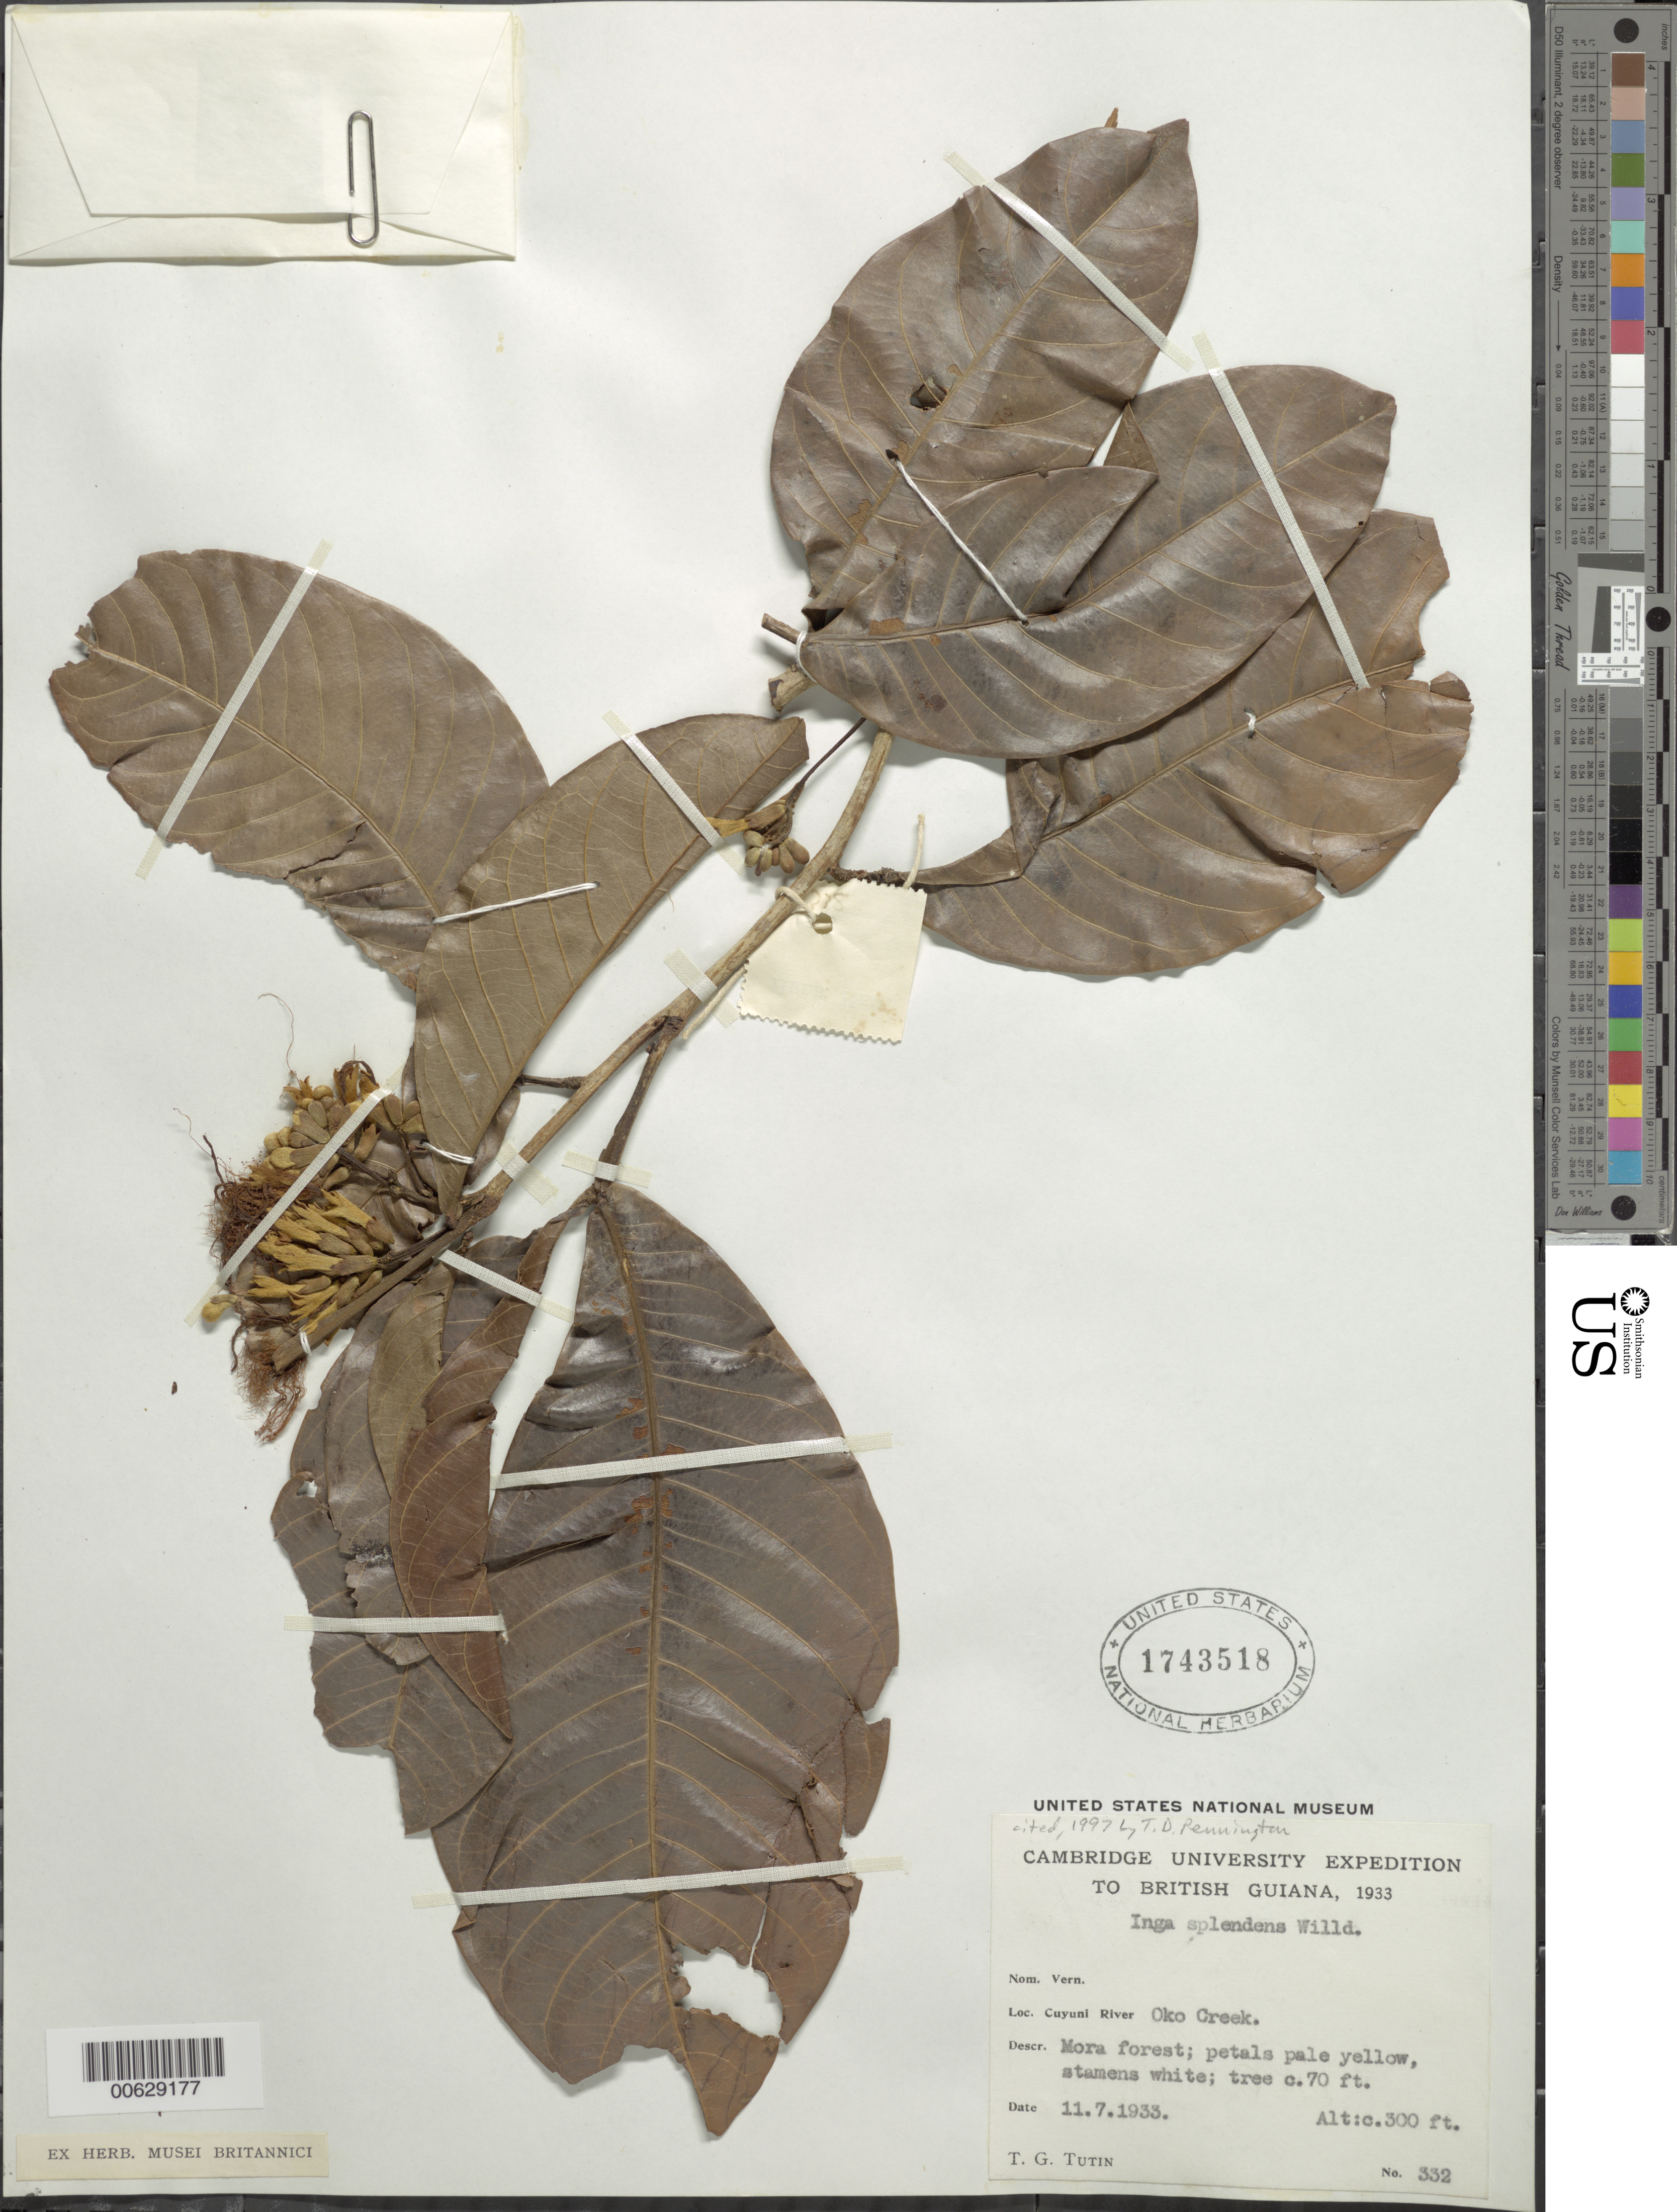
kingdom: Plantae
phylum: Tracheophyta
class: Magnoliopsida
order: Fabales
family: Fabaceae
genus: Inga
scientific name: Inga splendens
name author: Willd.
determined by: Pennington, T. D., (K)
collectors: T. G. Tutin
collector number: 332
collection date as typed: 11-Jul-33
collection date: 1933-07-11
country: Guyana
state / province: Cuyuni-Mazaruni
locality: Oko Creek, Cuyuni R.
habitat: Mora forest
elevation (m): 91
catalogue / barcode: US 1743518